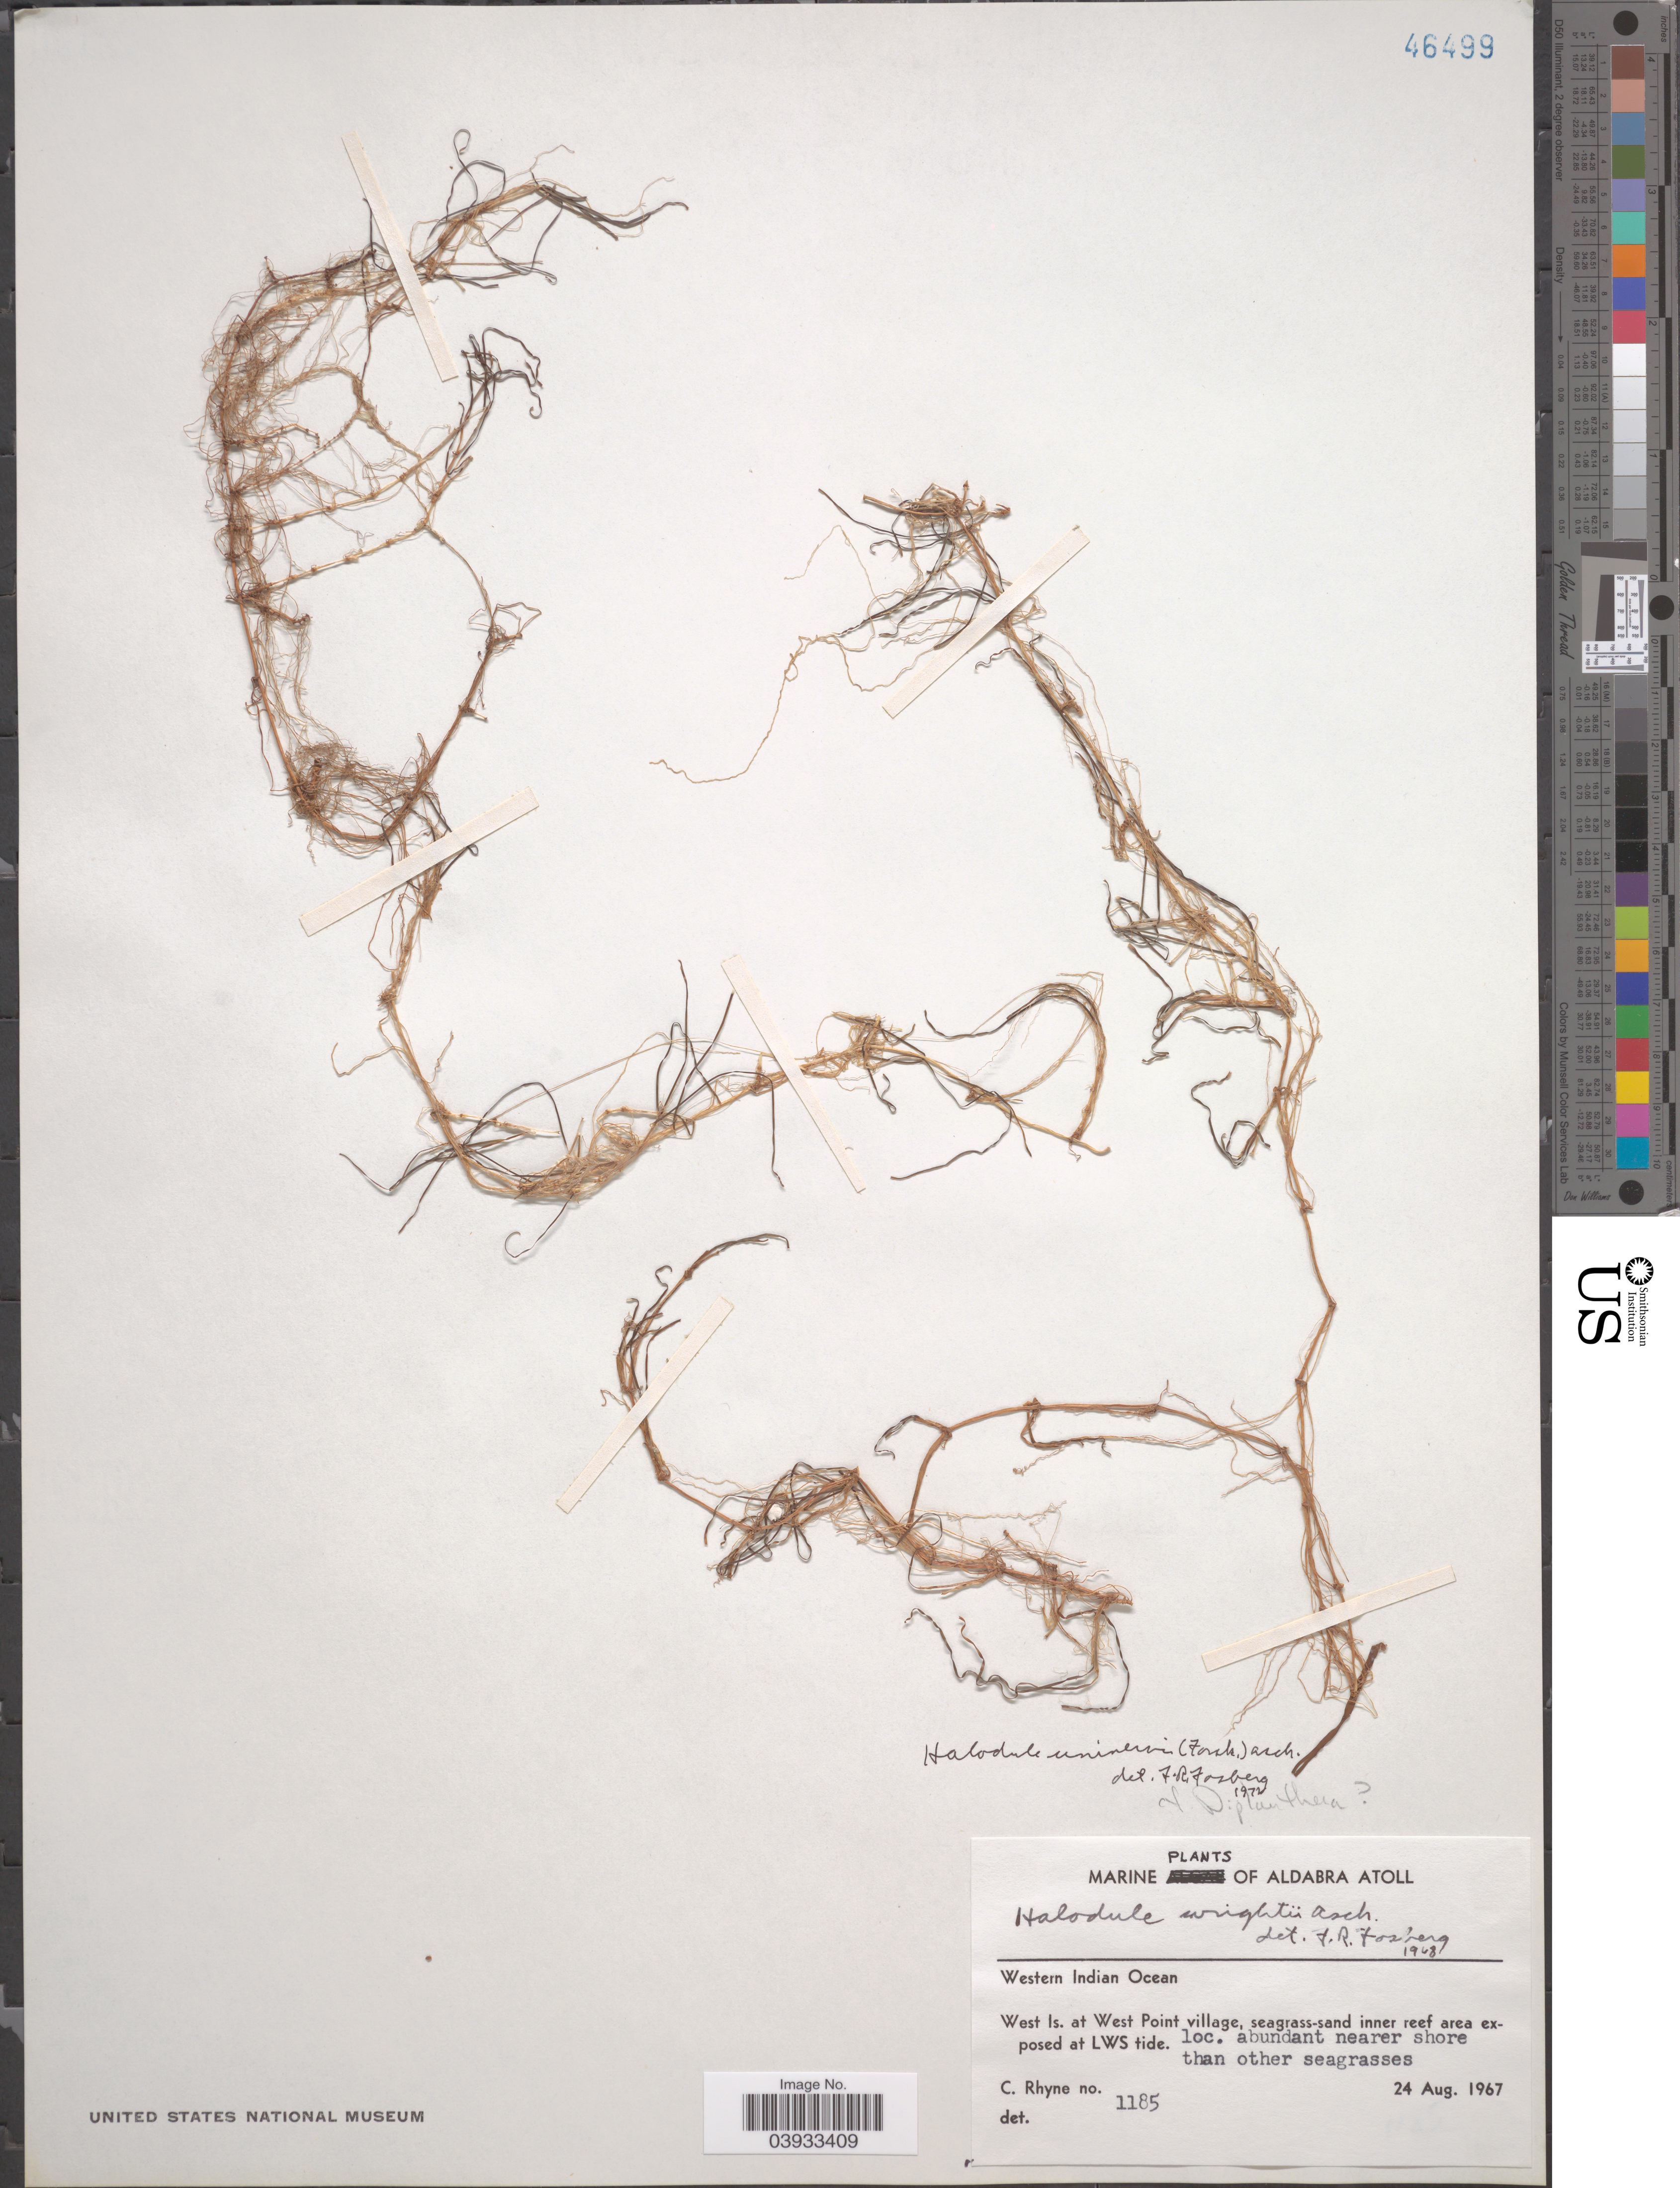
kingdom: Plantae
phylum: Tracheophyta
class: Liliopsida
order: Alismatales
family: Cymodoceaceae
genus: Halodule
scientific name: Halodule uninervis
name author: (Forssk.) Asch.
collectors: C. Rhyne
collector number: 1185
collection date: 1967-08-24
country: Seychelles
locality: Aldabra Atoll. Western Indian Ocean. West Is. at West Point village.